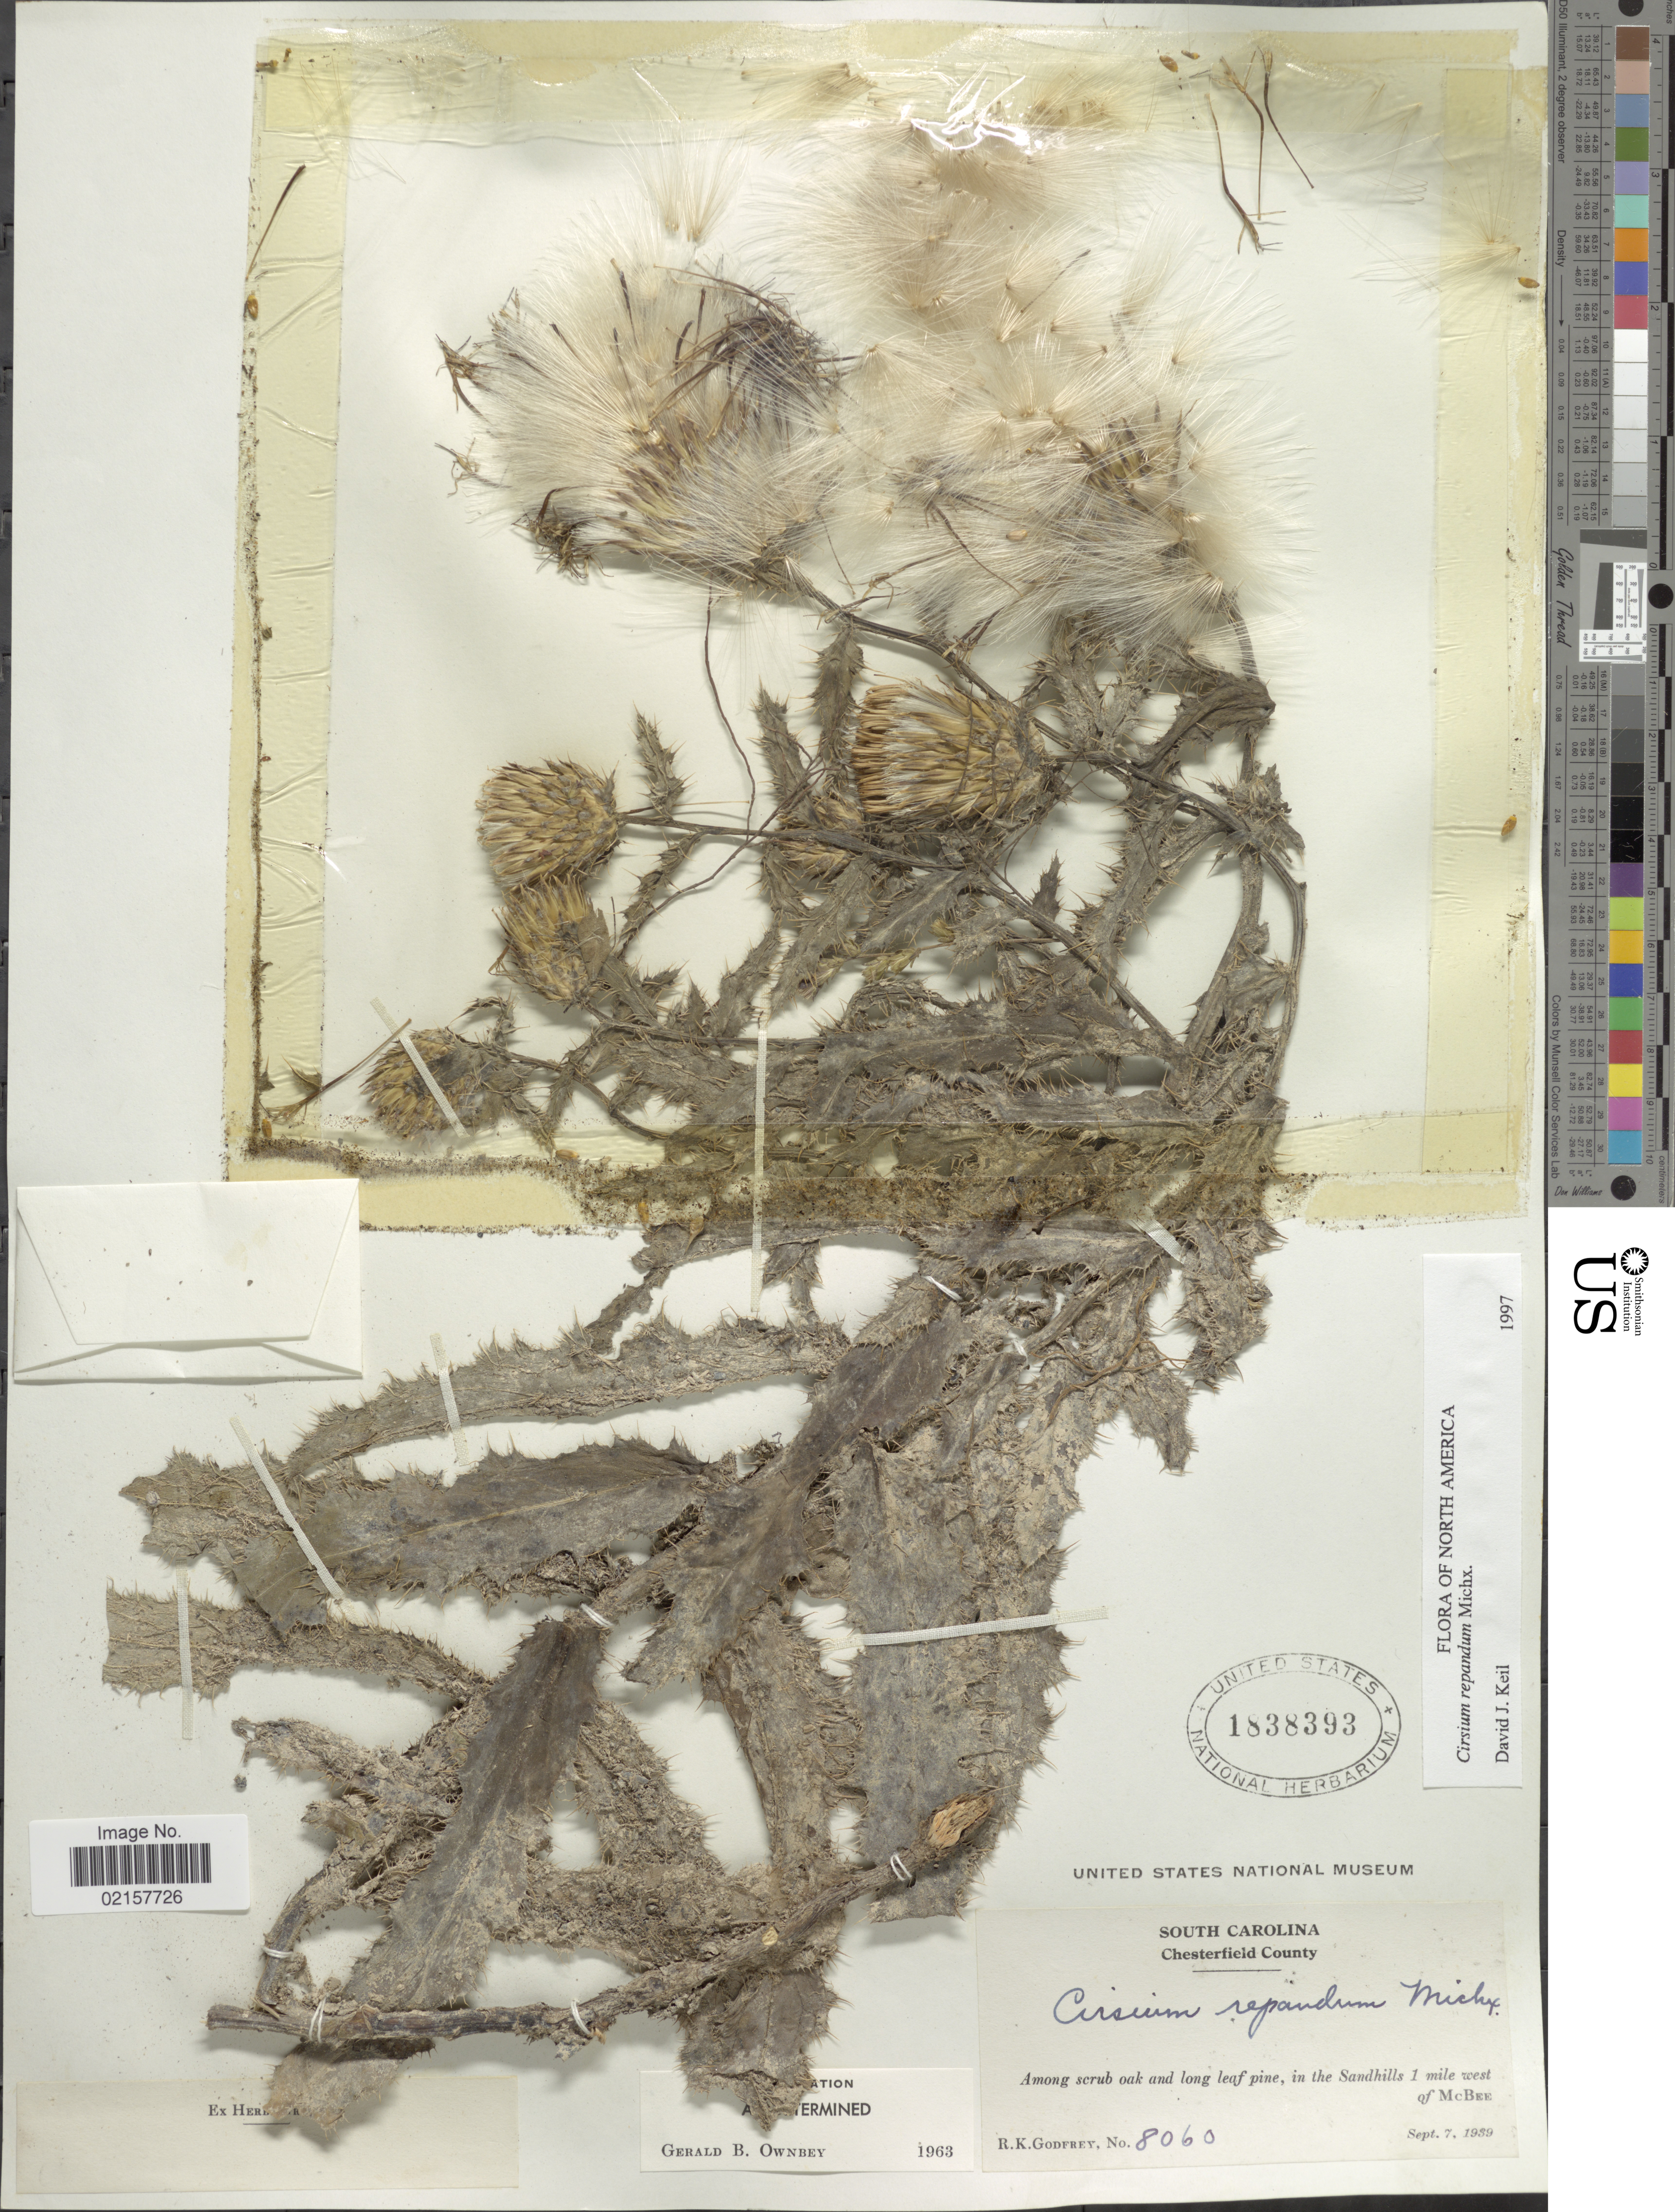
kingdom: Plantae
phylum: Tracheophyta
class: Magnoliopsida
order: Asterales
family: Asteraceae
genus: Cirsium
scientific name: Cirsium repandum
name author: Michx.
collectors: R. K. Godfrey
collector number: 8060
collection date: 1939-09-07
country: United States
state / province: South Carolina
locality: Chesterfield County, among scrub oak and long leaf pine, in the Sandhills 1 mile west of McBee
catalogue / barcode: US 1838393